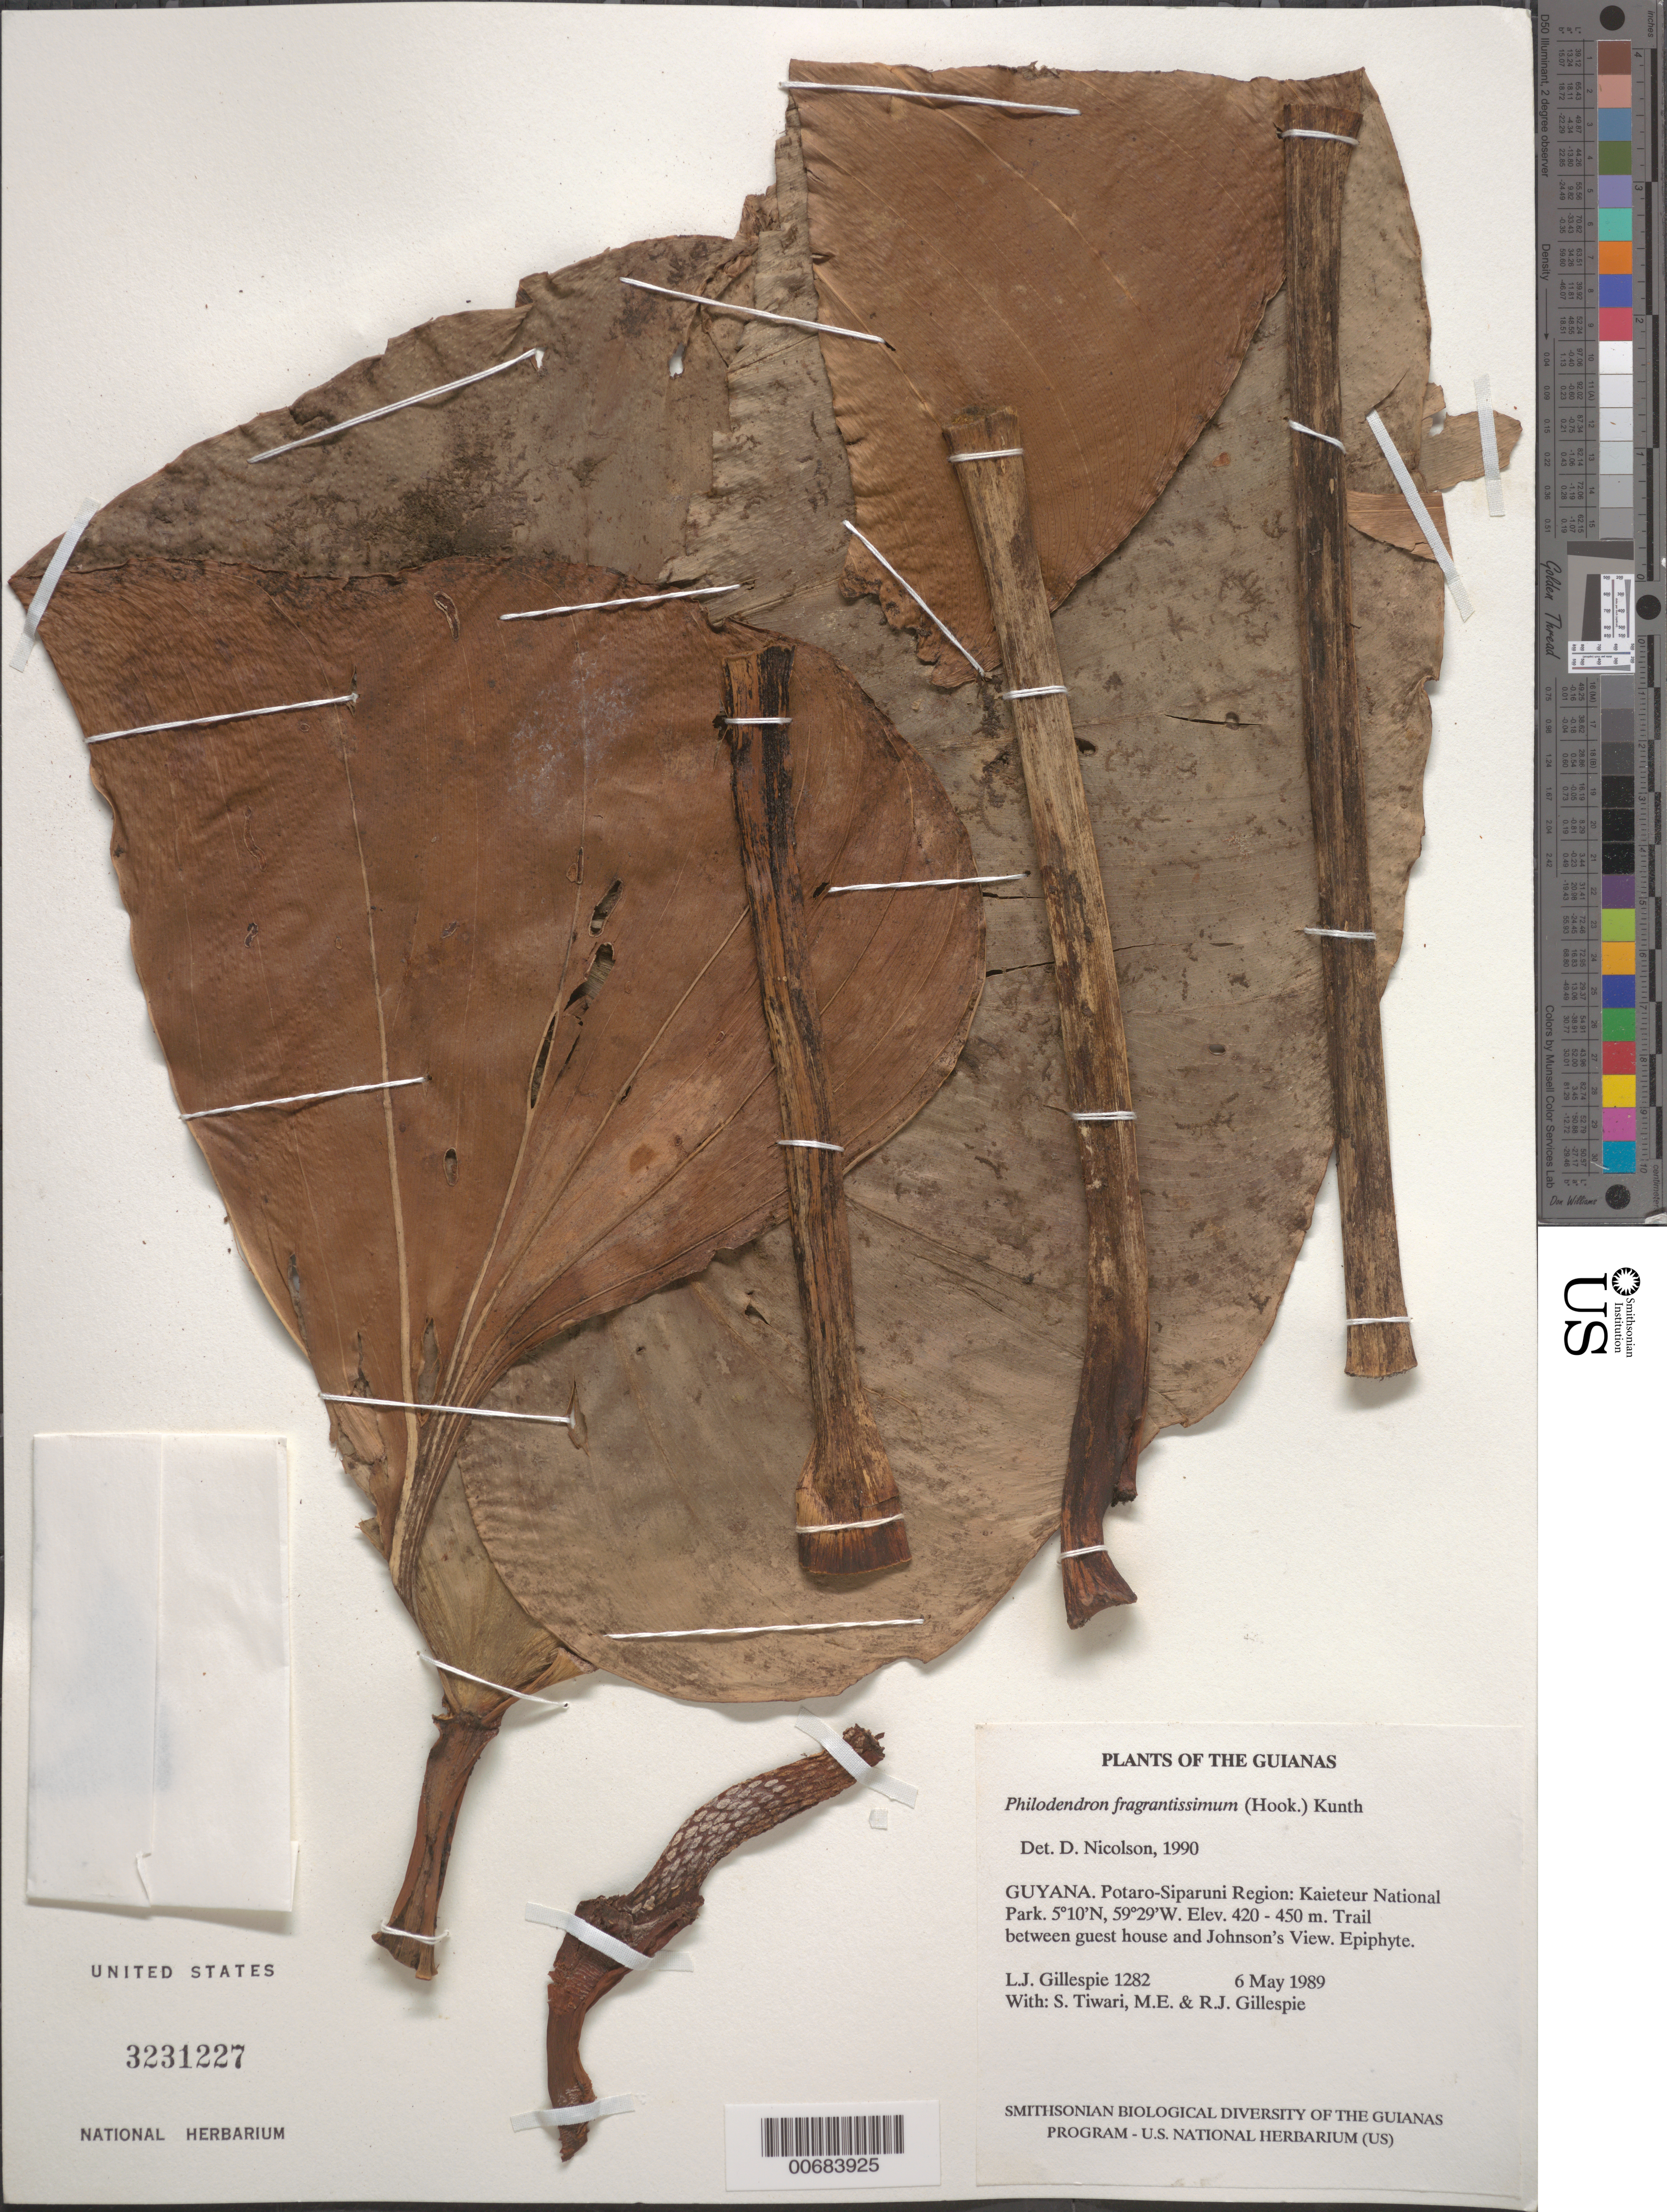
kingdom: Plantae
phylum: Tracheophyta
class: Liliopsida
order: Alismatales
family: Araceae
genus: Philodendron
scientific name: Philodendron fragrantissimum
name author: (G. Don) Kunth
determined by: Nicolson, Dan H.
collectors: L. J. Gillespie, S. Tiwari, M. Gillespie & R. Gillespie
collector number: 1282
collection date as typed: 6 May 1989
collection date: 1989-05-06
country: Guyana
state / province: Potaro-Siparuni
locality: Kaieteur National Park. Trail between guest house and Johnson's View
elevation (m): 420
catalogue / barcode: US 3231227